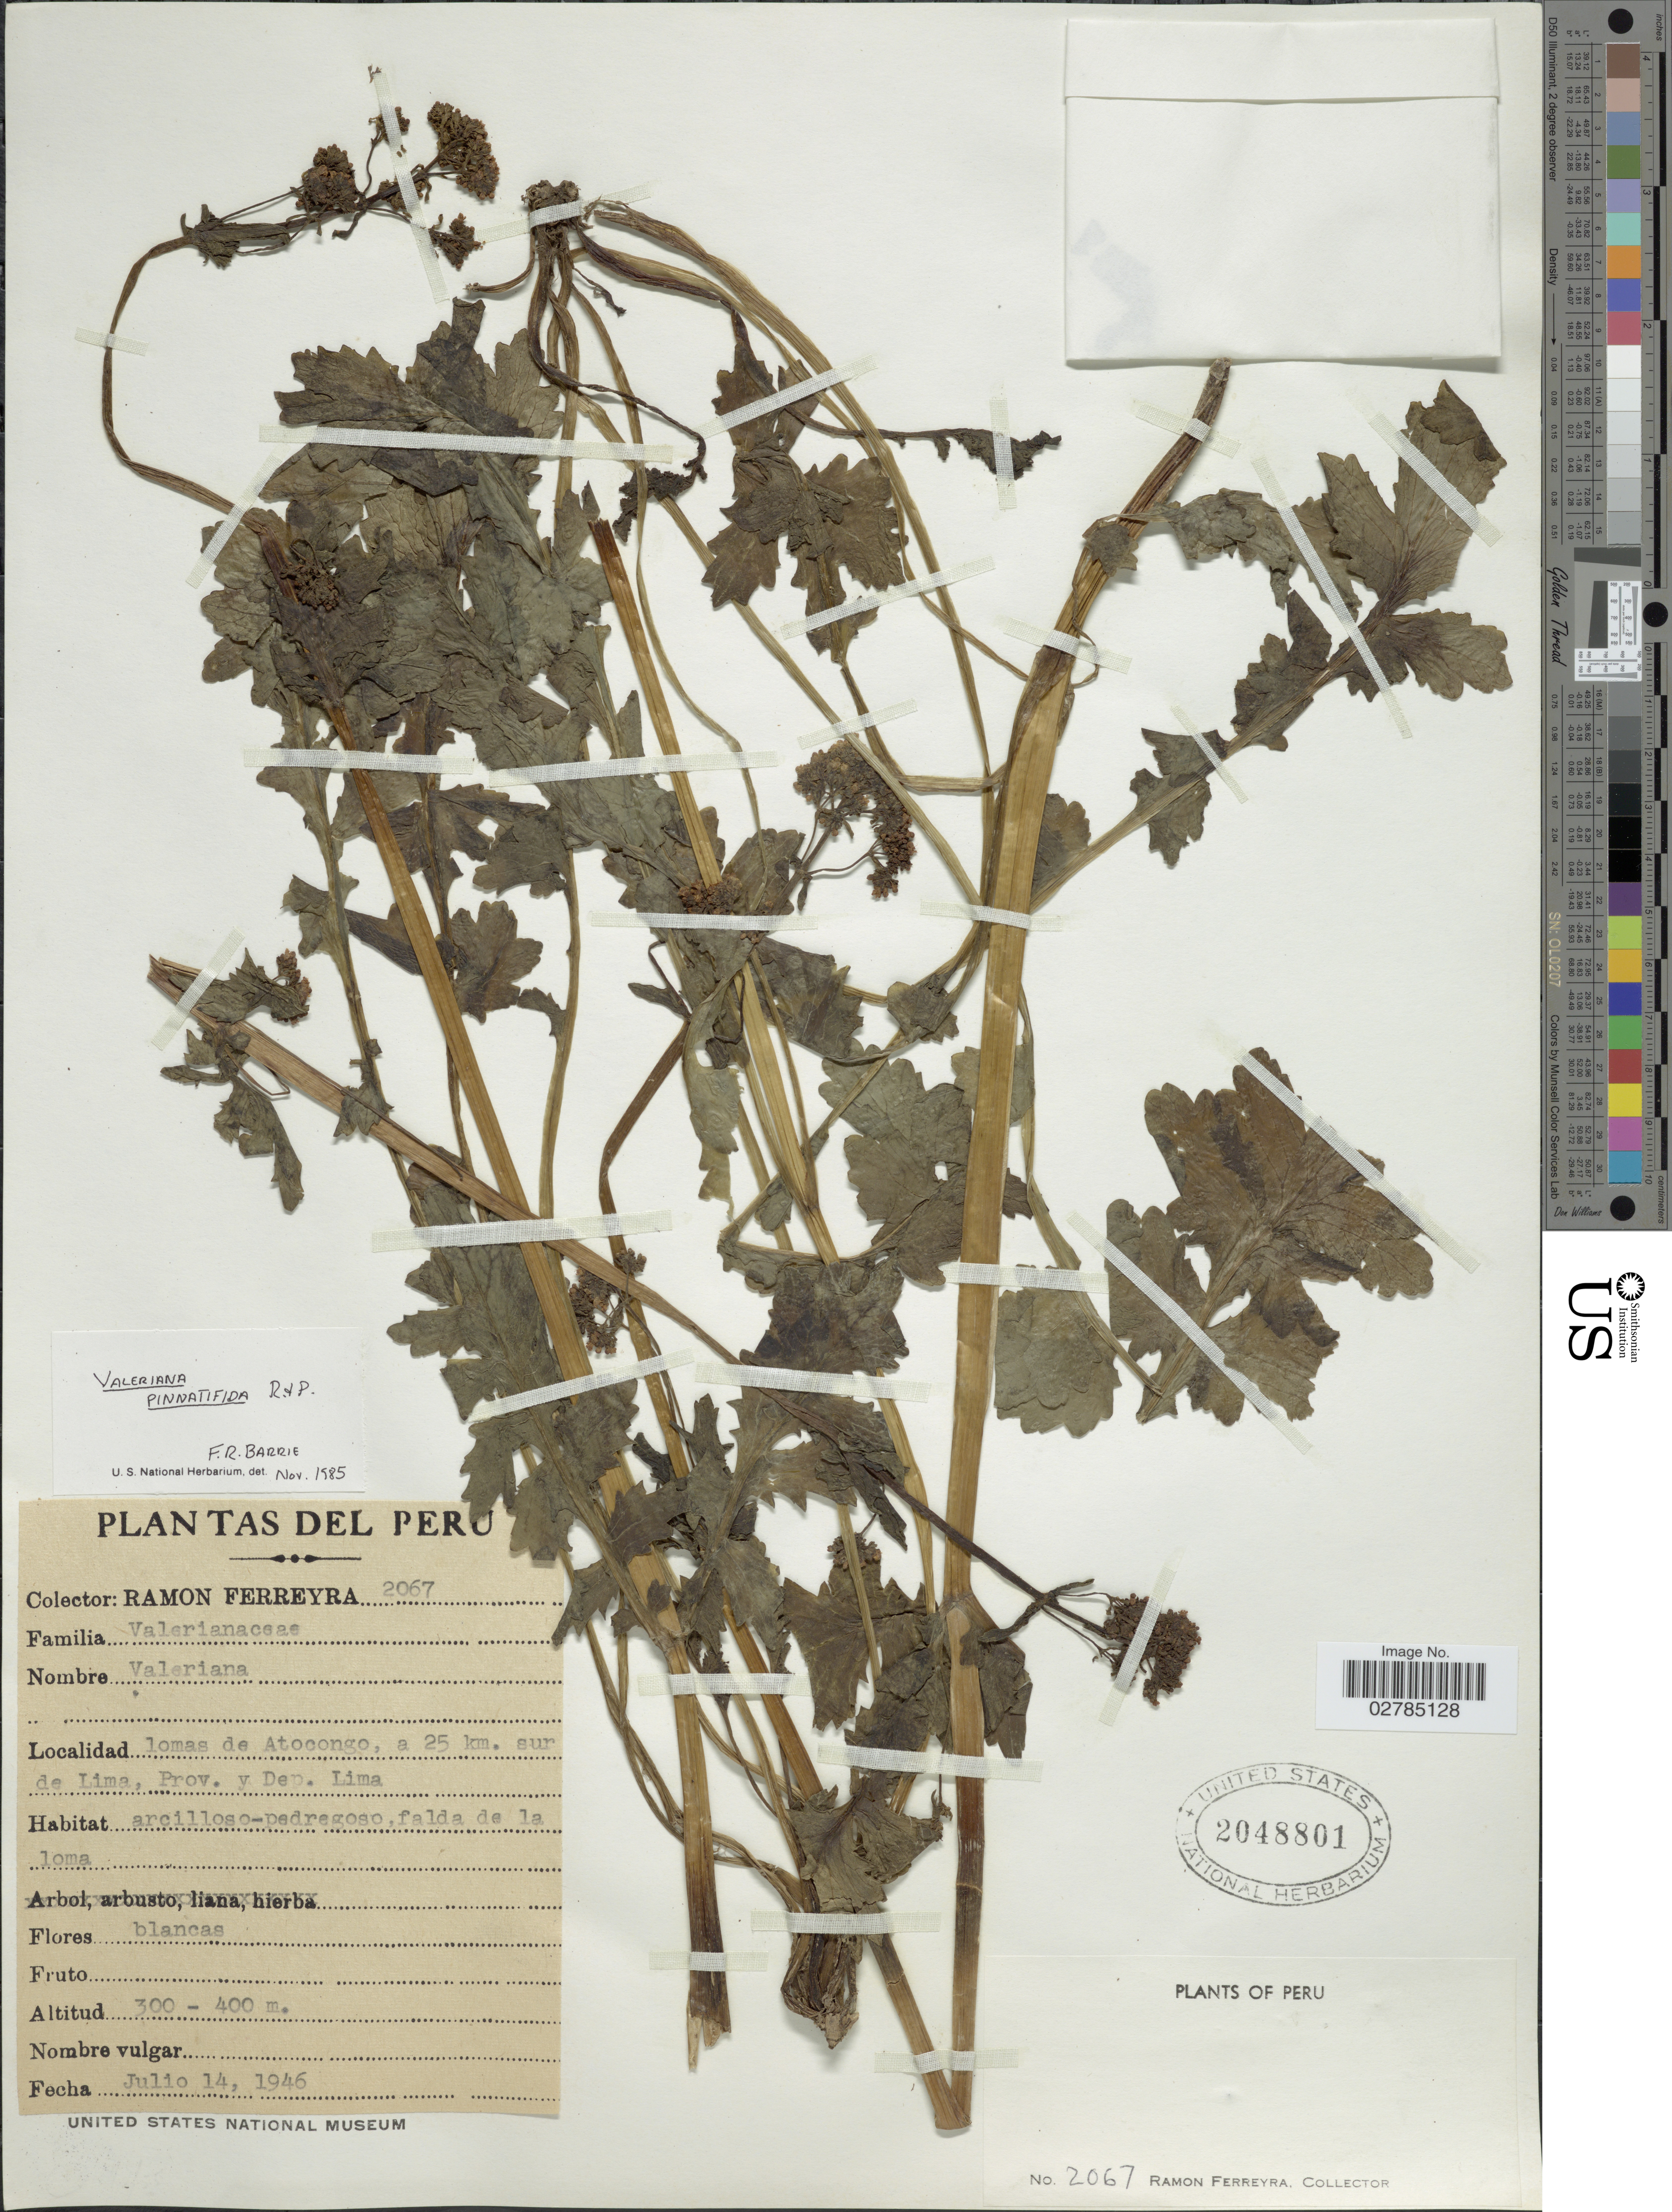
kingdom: Plantae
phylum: Tracheophyta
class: Magnoliopsida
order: Dipsacales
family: Caprifoliaceae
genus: Valeriana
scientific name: Valeriana pinnatifida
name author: Ruiz & Pav.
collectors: R. A. Ferreyra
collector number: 2067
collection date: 1946-07-14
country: Peru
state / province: Lima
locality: Lomas de Atocongo, a 25 km. sur de Lima, Prov. y Dep. Lima.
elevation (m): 300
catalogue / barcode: US 2048801